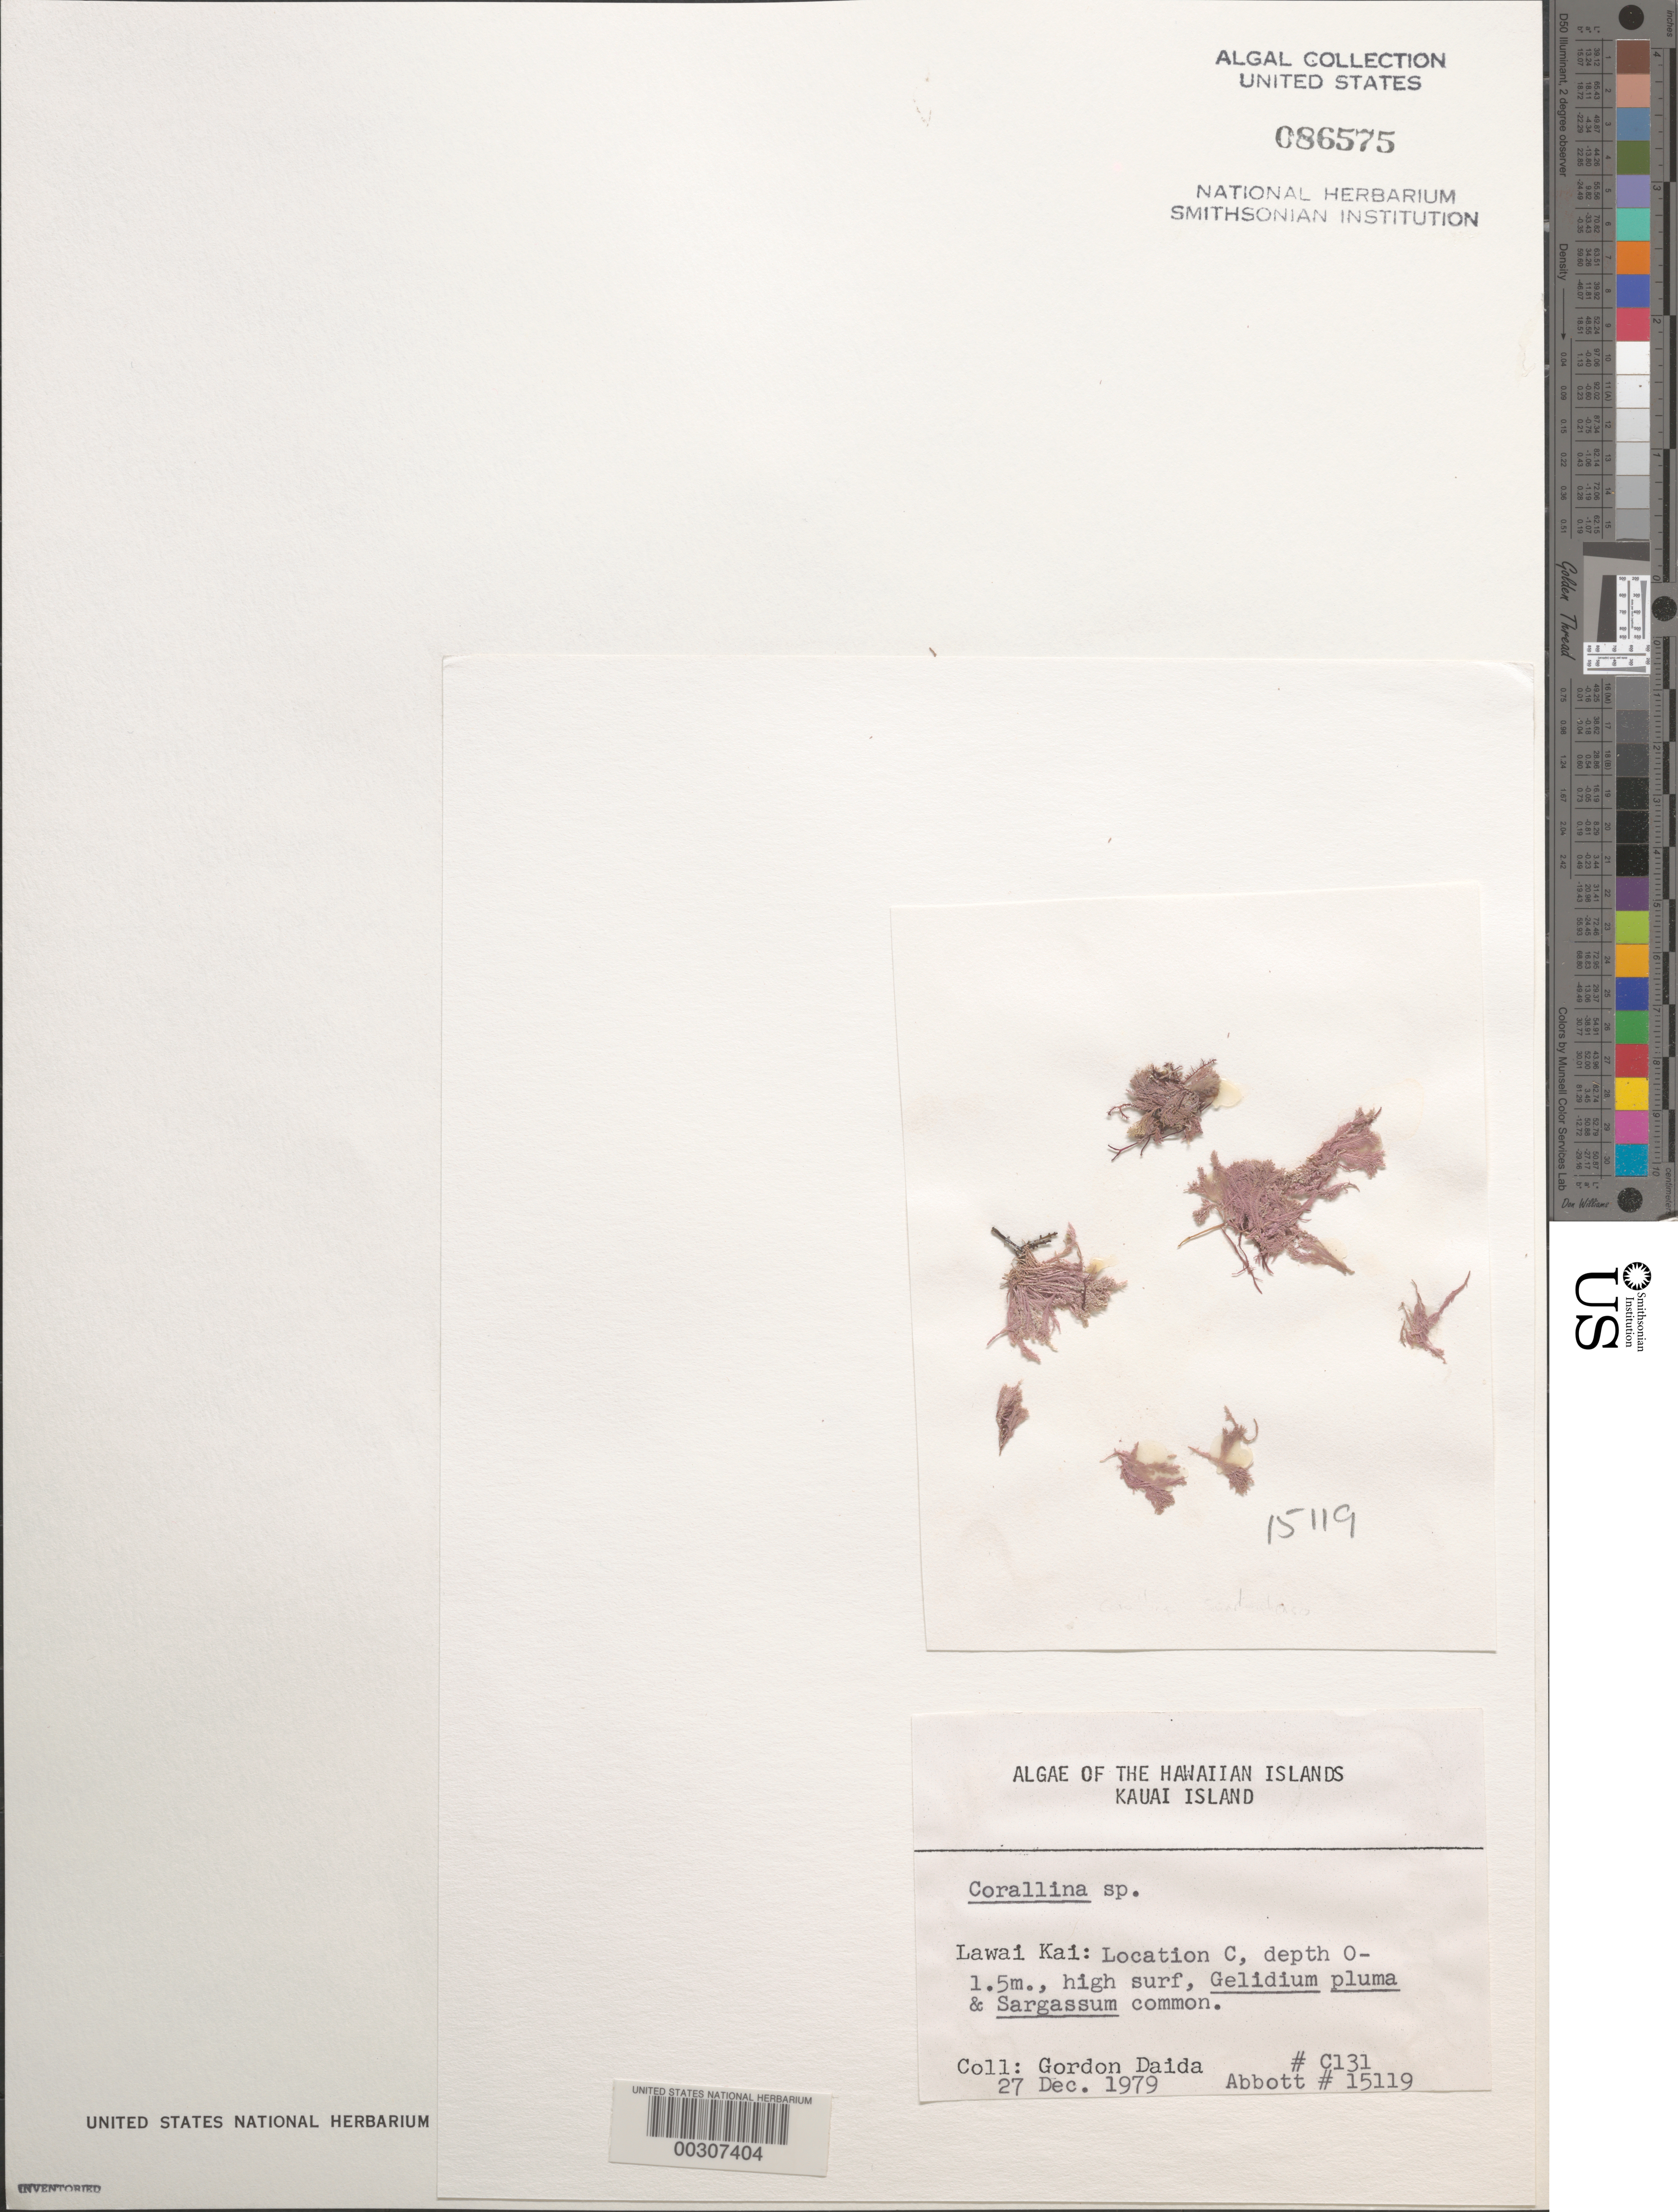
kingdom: Plantae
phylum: Rhodophyta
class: Florideophyceae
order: Corallinales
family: Corallinaceae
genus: Corallina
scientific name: Corallina sp.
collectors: G. Daida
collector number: C131 & IAA 15119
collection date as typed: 27 Dec 1979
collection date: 1979-12-27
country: United States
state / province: Hawaii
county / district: Kauai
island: Kaua'i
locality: Lawai Kai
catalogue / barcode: US 86575